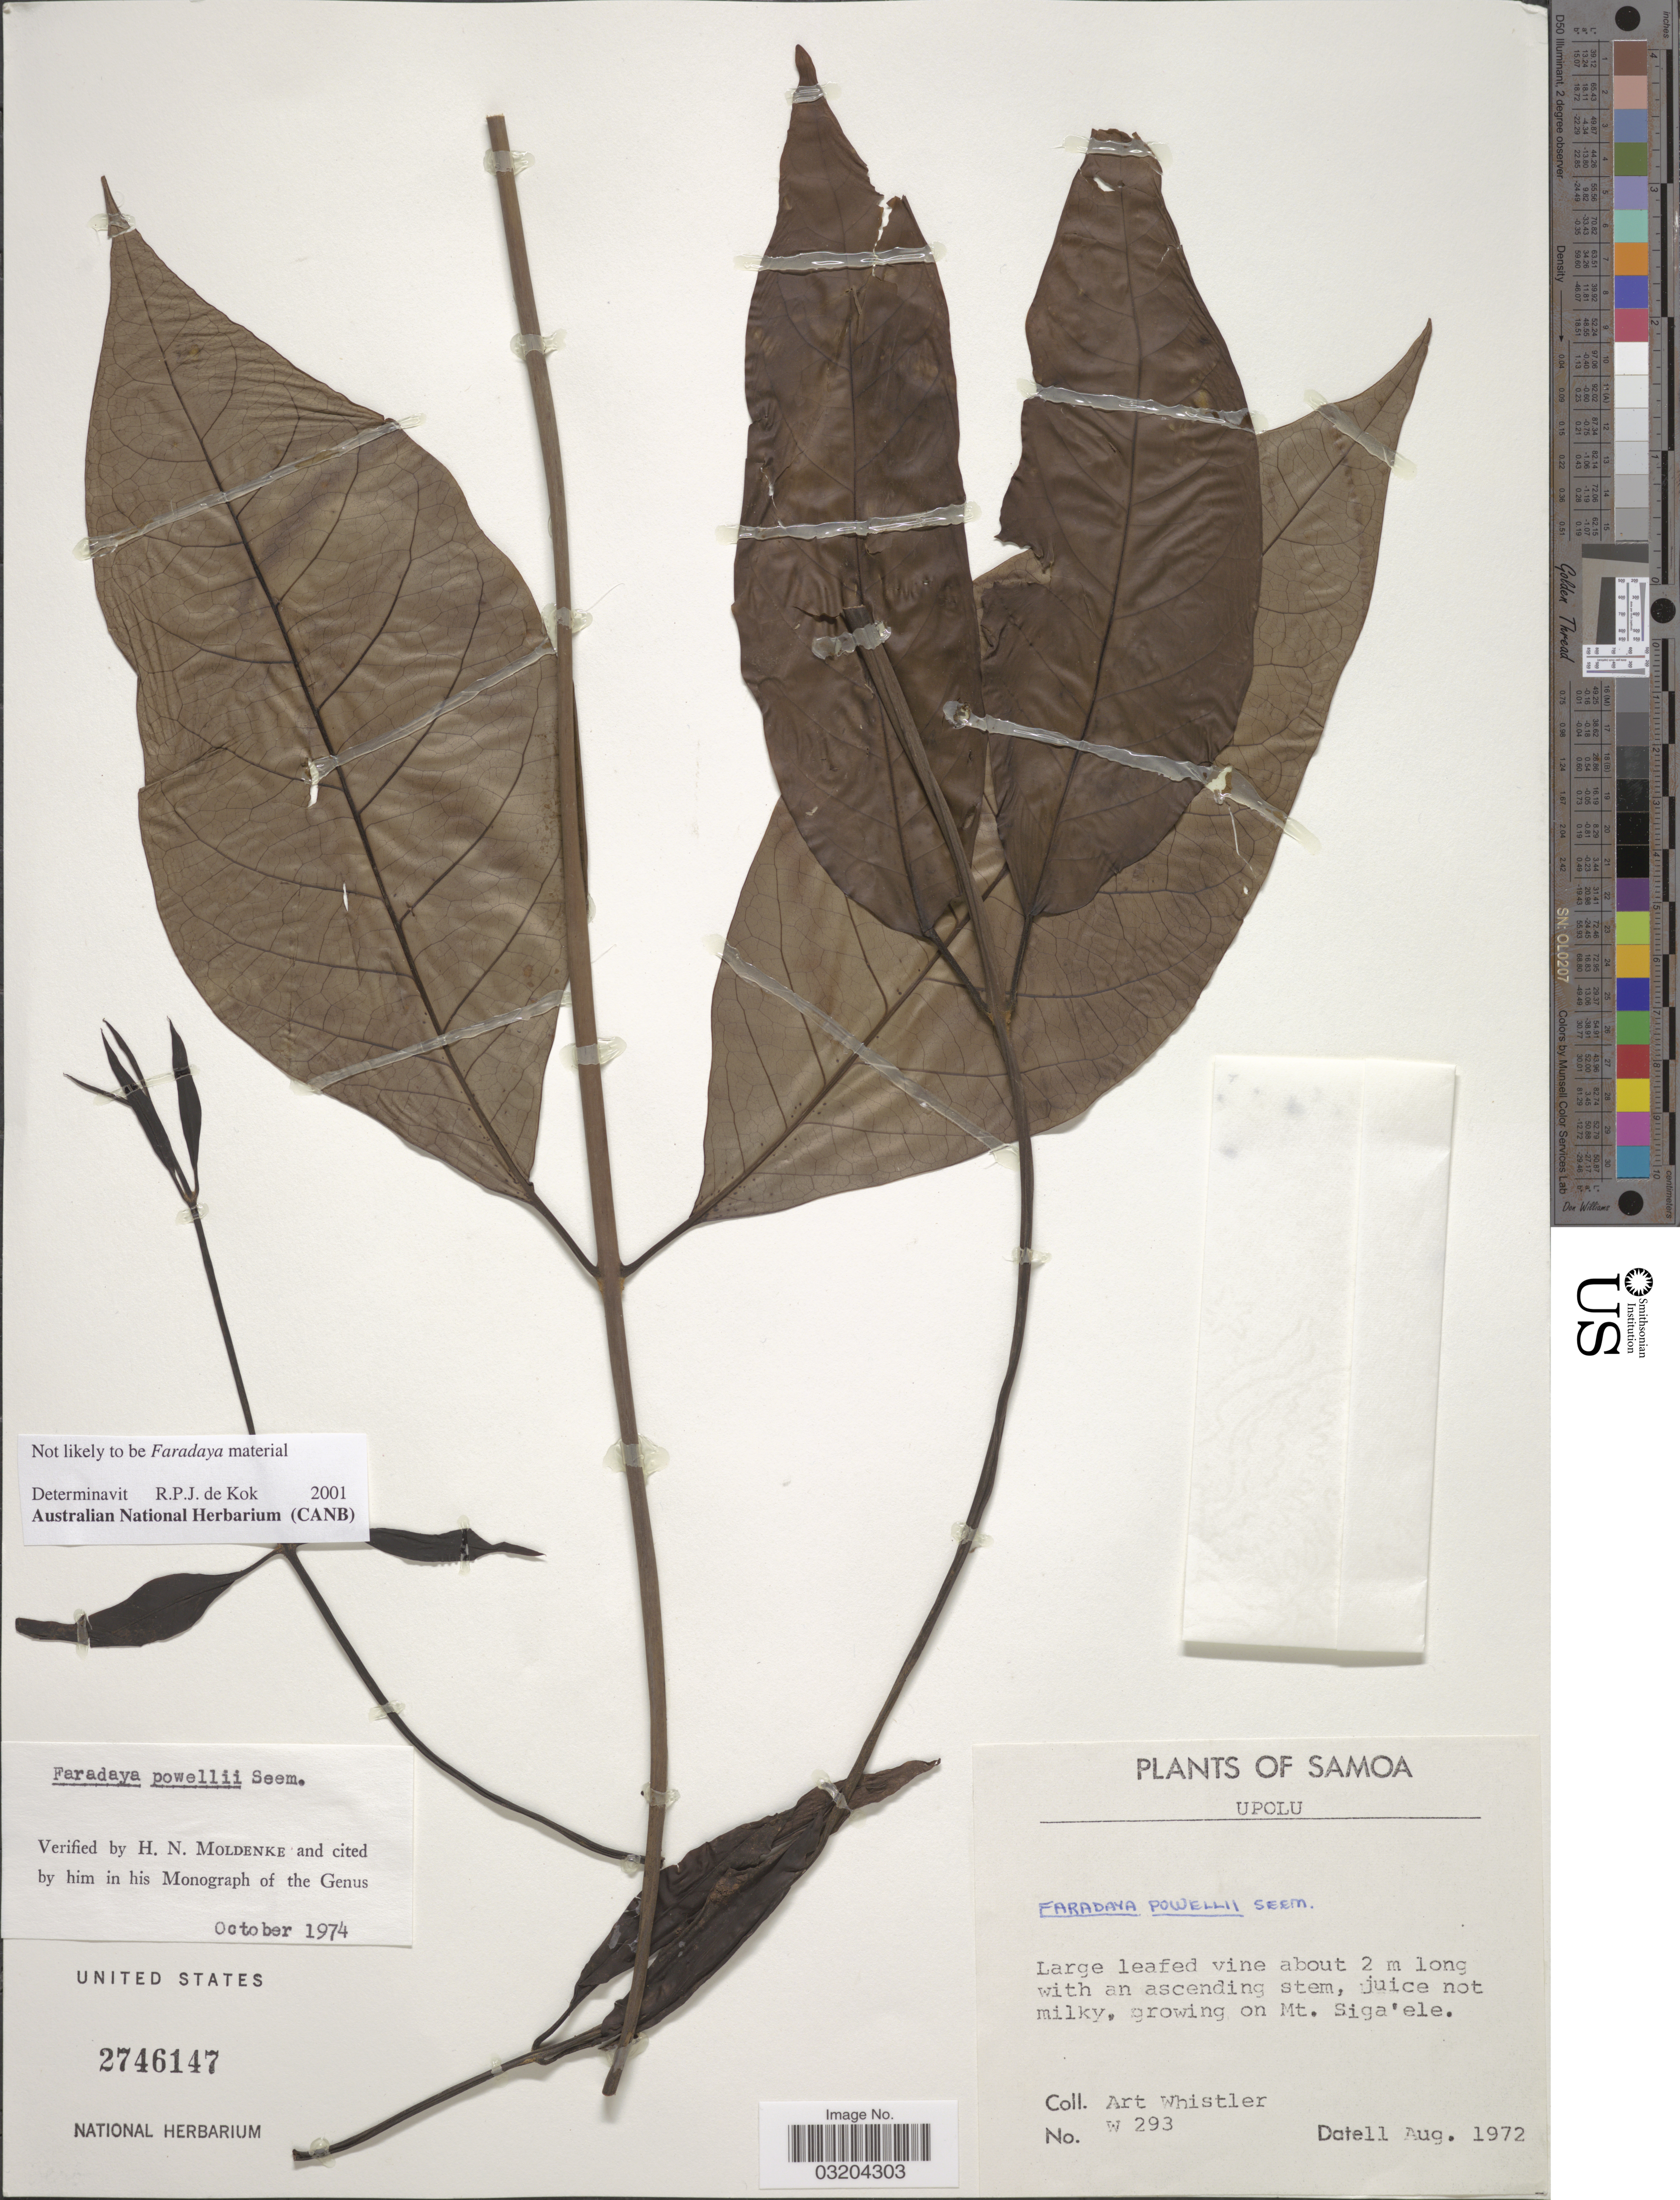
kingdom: Plantae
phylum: Tracheophyta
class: Magnoliopsida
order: Lamiales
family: Verbenaceae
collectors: A. Whistler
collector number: W293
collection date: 1972-08-11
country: Samoa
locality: Samoa. Upolu. Mt. Siga'ele.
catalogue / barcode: US 2746147